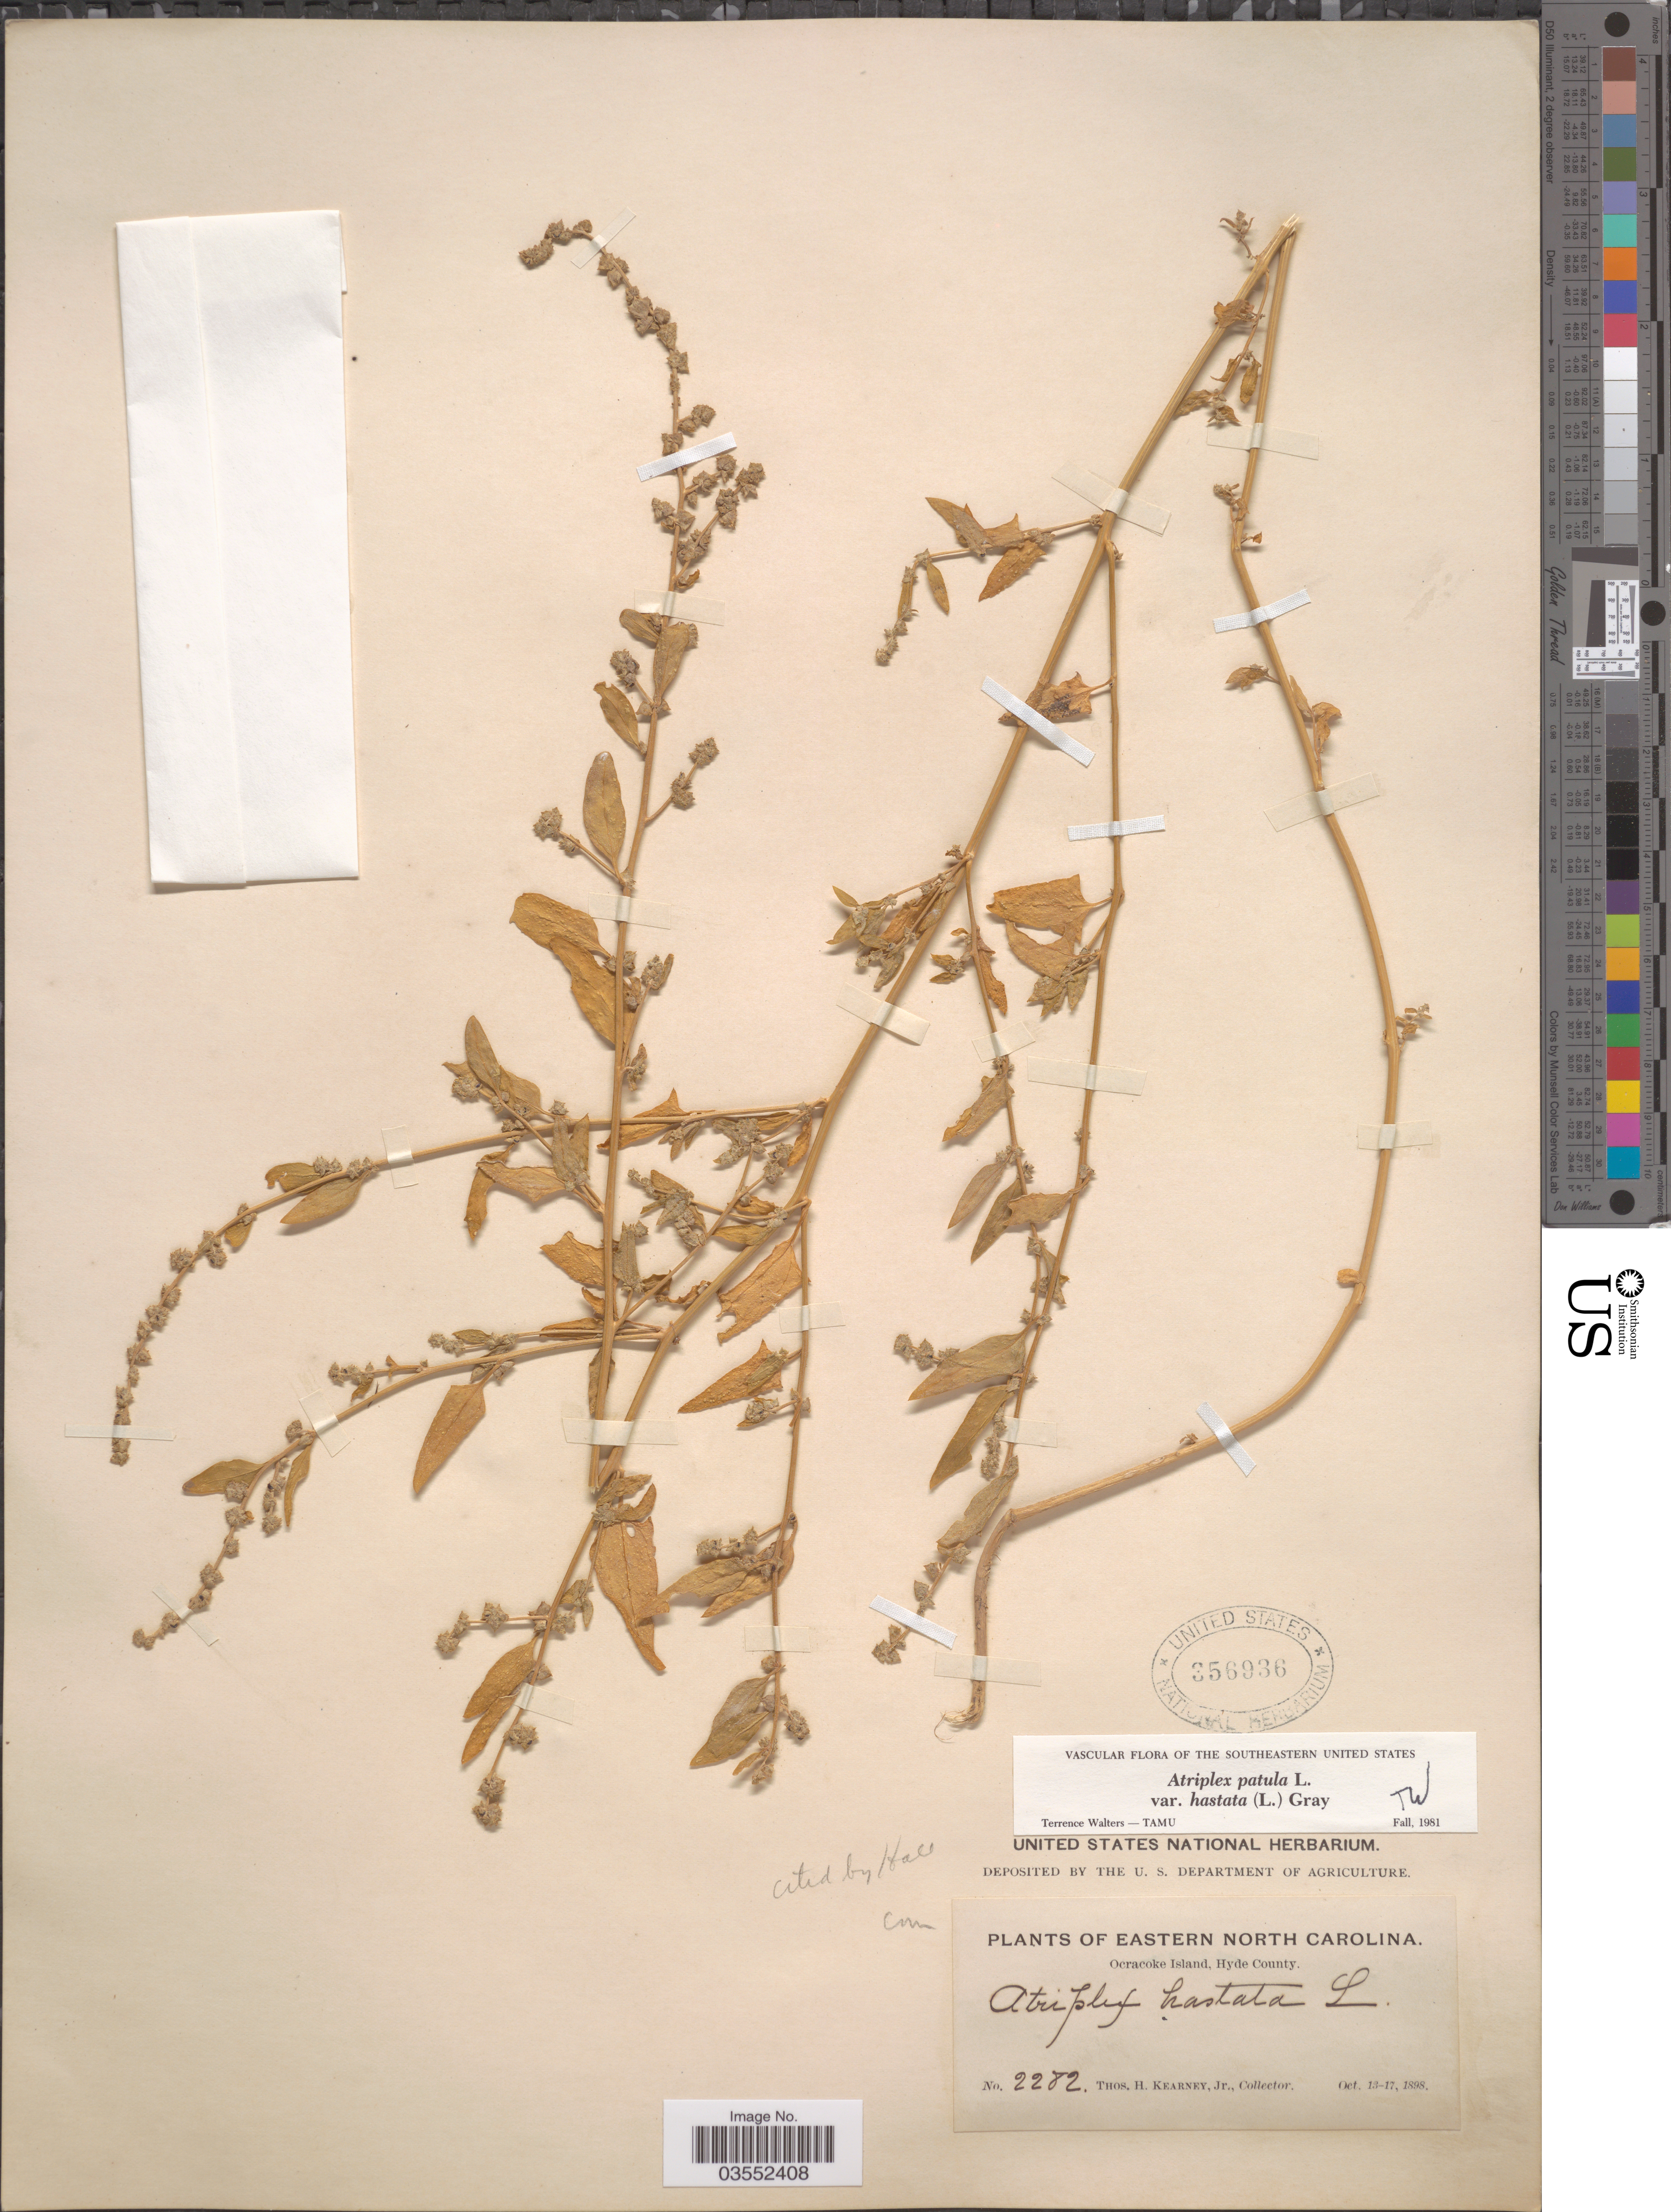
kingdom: Plantae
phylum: Tracheophyta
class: Magnoliopsida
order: Caryophyllales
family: Amaranthaceae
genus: Atriplex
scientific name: Atriplex patula var. hastata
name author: (L.) A. Gray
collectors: T. H. Kearney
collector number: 2282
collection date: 1898-10-13/1898-10-17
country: United States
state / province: North Carolina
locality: Eastern North Carolina. Ocracoke Island, Hyde County.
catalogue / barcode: US 356936